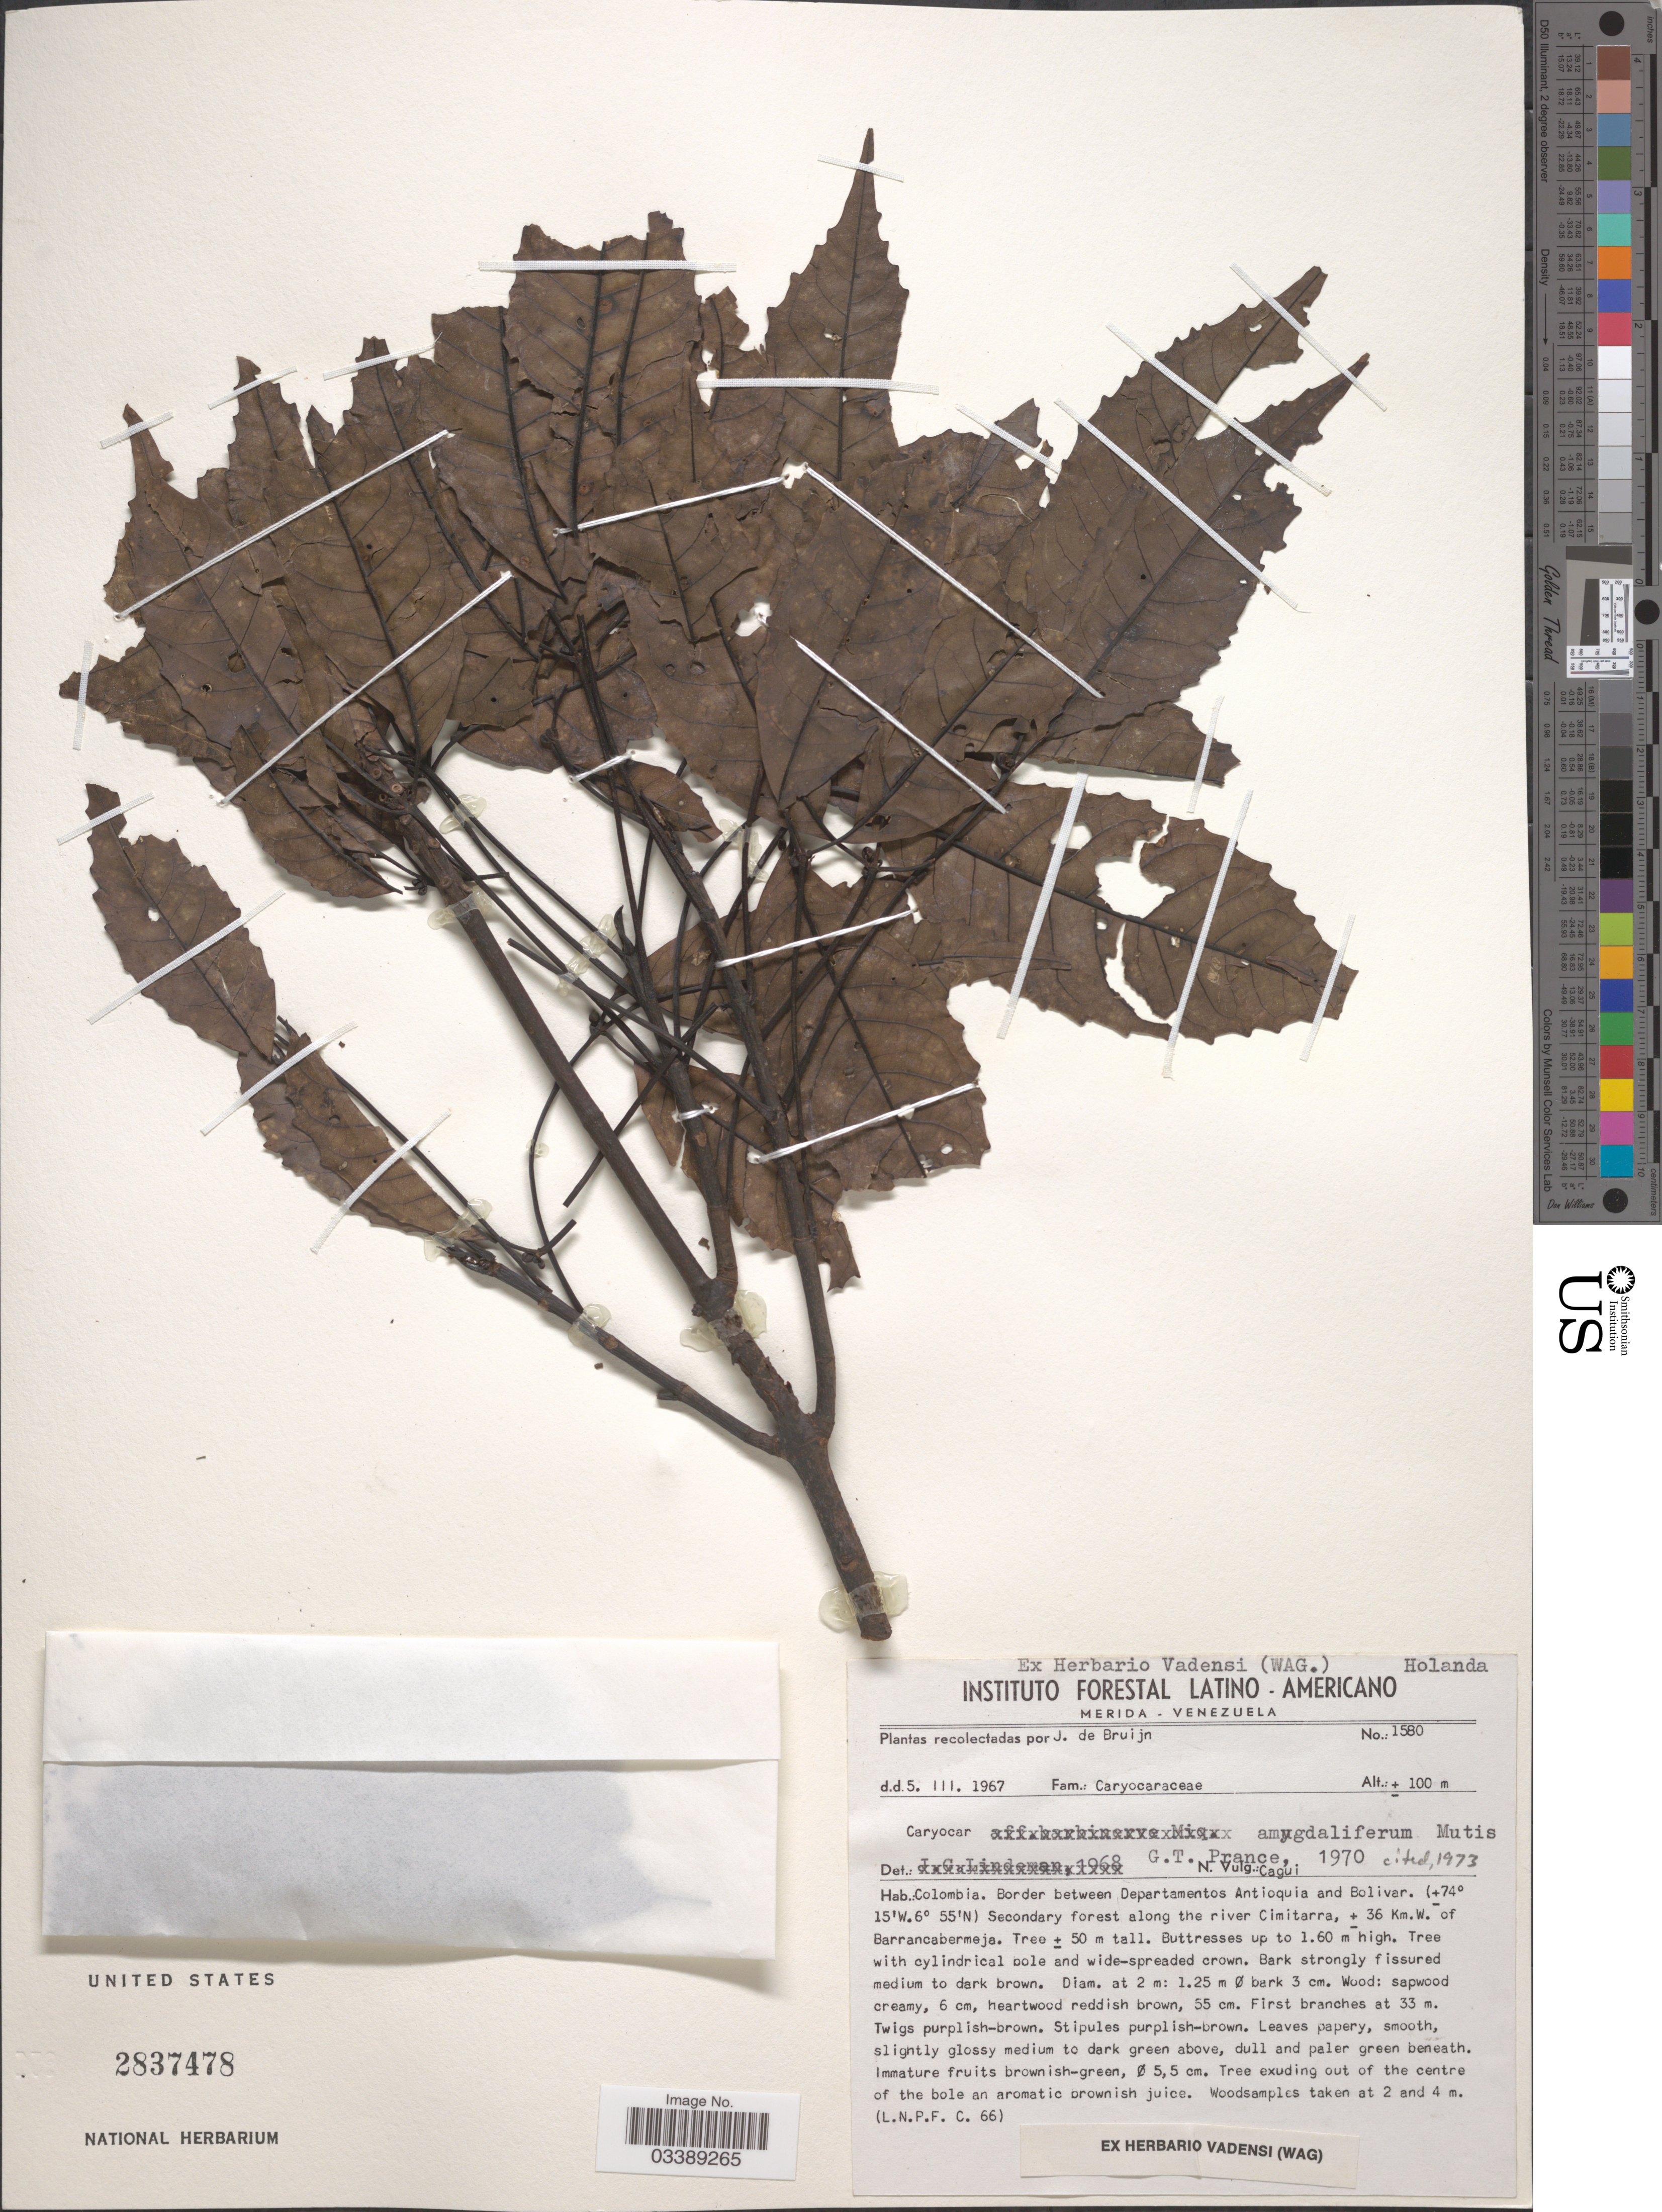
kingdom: Plantae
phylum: Tracheophyta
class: Magnoliopsida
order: Malpighiales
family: Caryocaraceae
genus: Caryocar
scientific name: Caryocar amygdaliferum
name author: Mutis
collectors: J. Bruijn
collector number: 1580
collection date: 1967-03-05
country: Colombia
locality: Border between Departamentos Antioquia and Bolivar. Secondary forest along the river Cimitarra, ± 36 Km. W. of Barrancabermeja.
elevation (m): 100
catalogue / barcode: US 2837478